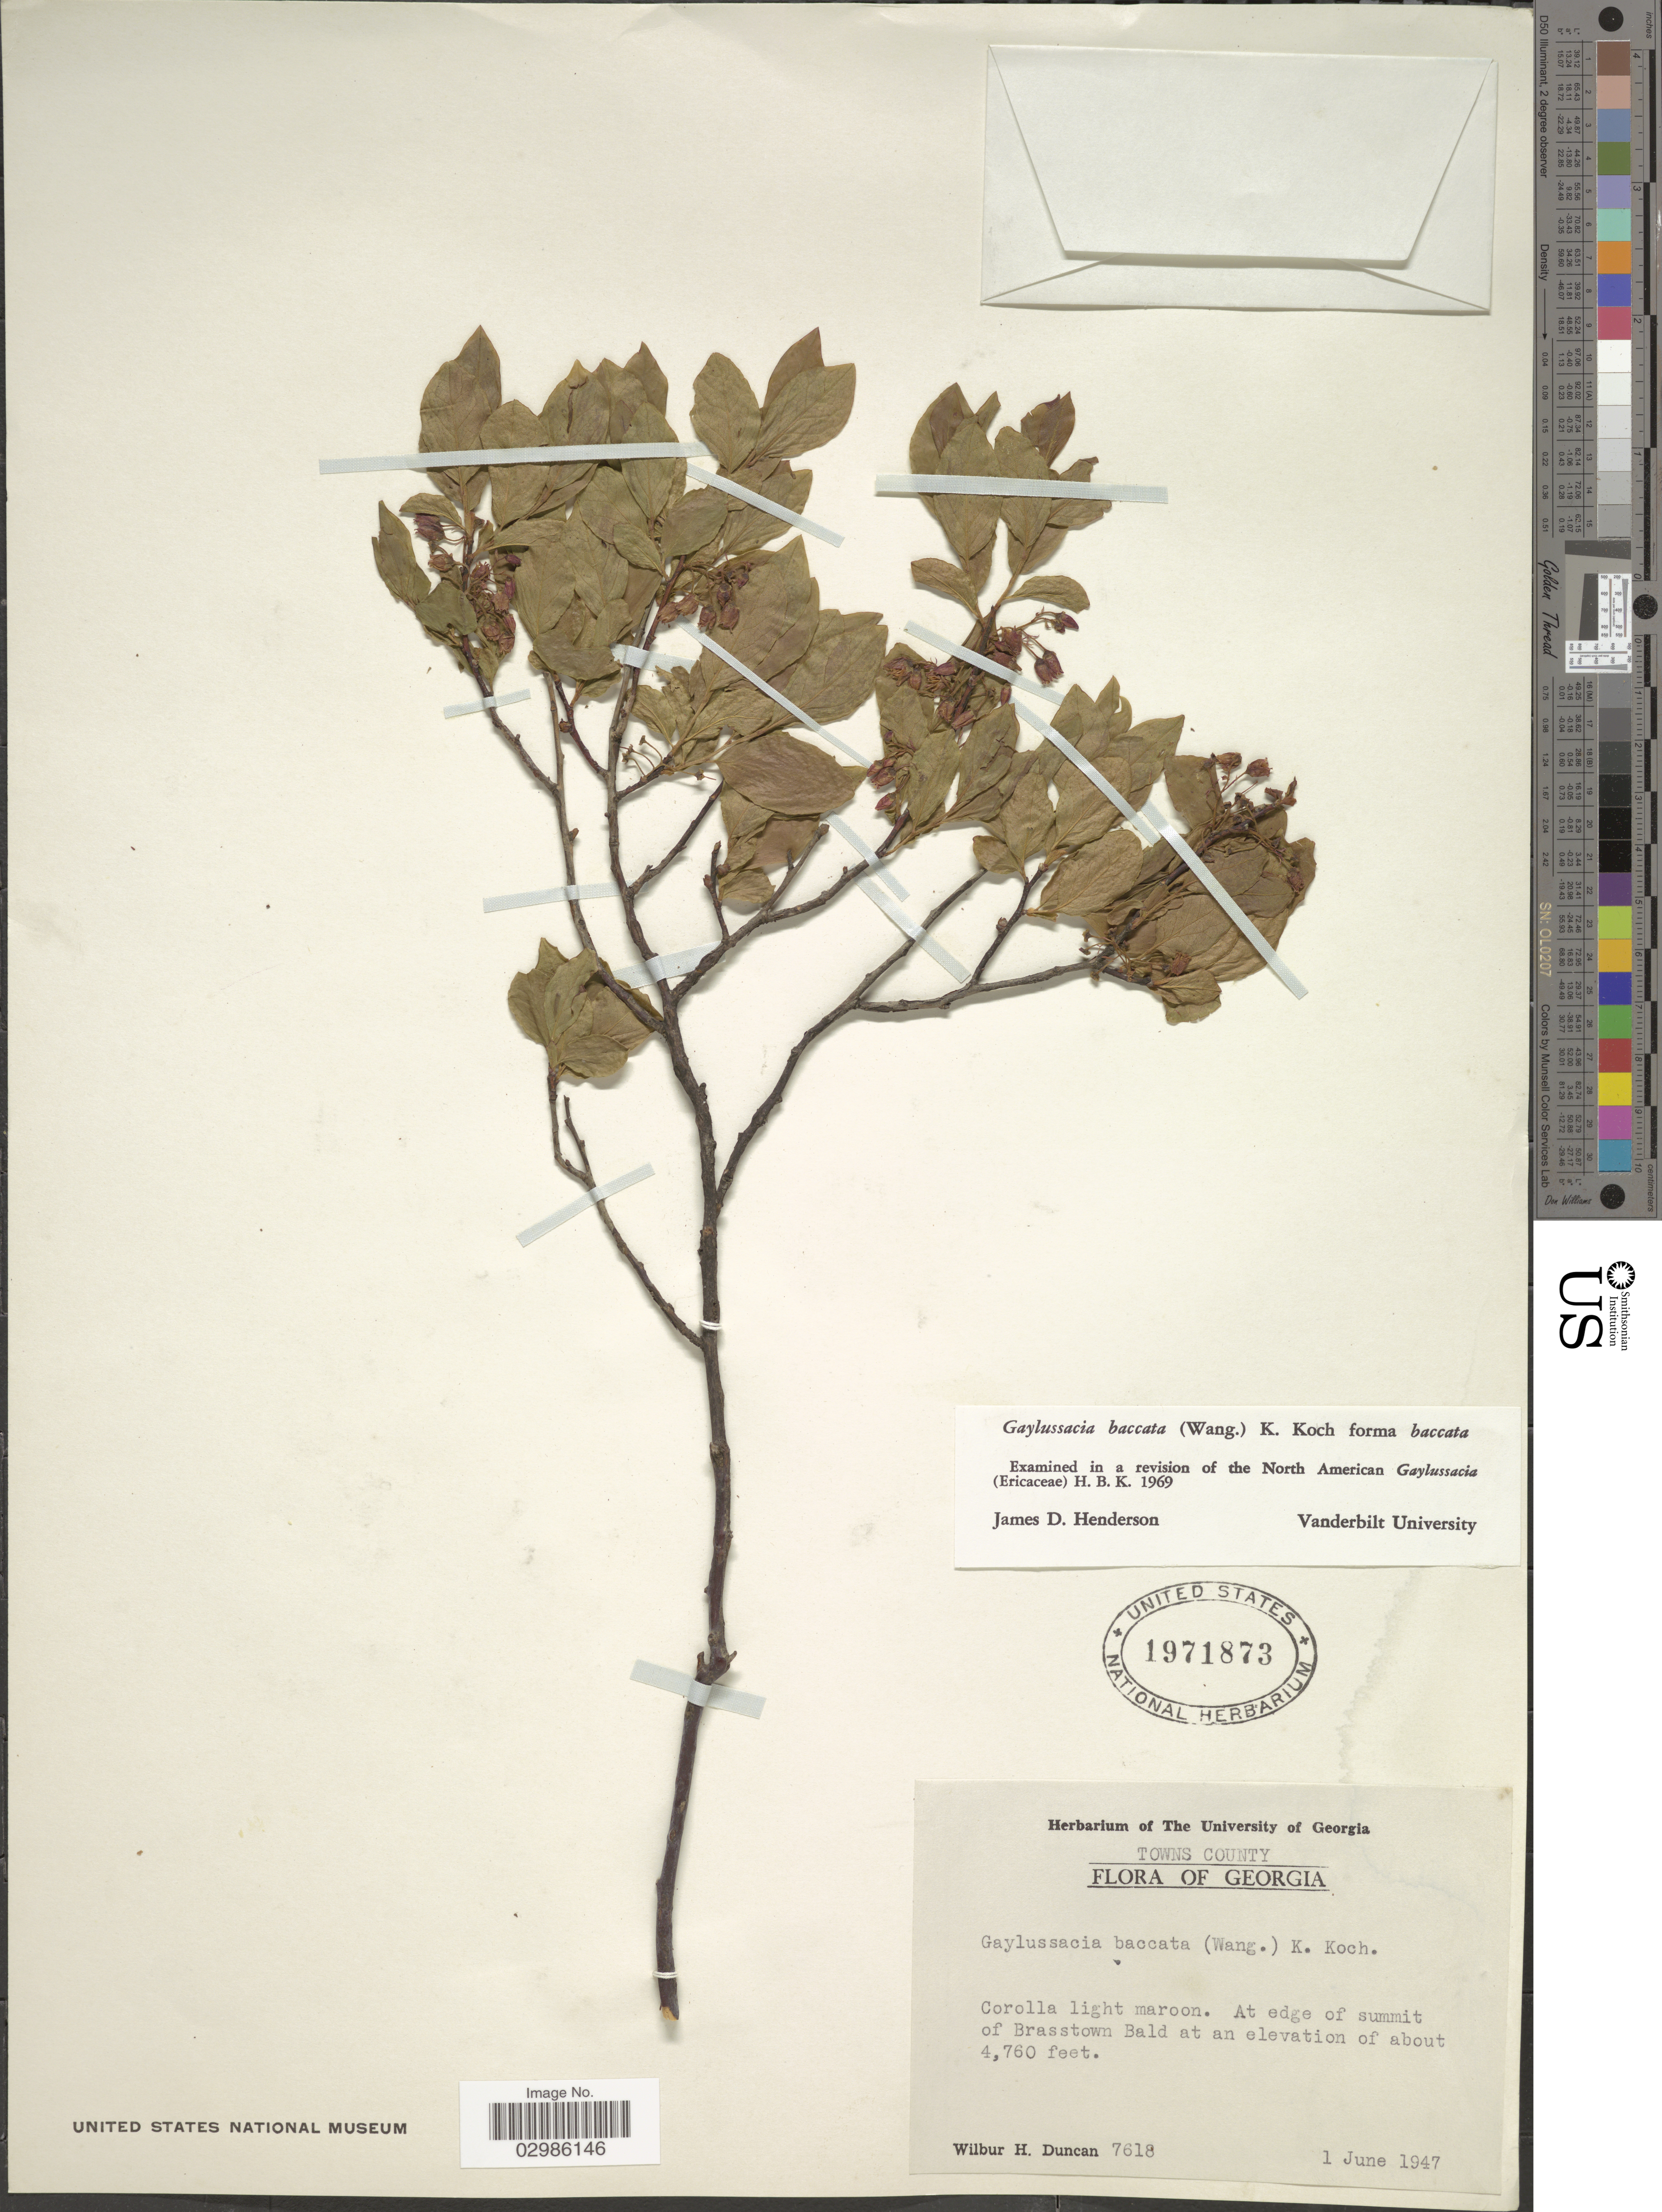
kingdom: Plantae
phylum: Tracheophyta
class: Magnoliopsida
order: Ericales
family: Ericaceae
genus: Gaylussacia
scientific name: Gaylussacia baccata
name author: (Wangenh.) K. Koch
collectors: W. H. Duncan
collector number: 7618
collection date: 1947-06-01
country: United States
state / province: Georgia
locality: Towns County. At edge of summit of Brasstown Bald.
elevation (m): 1451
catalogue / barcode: US 1971873